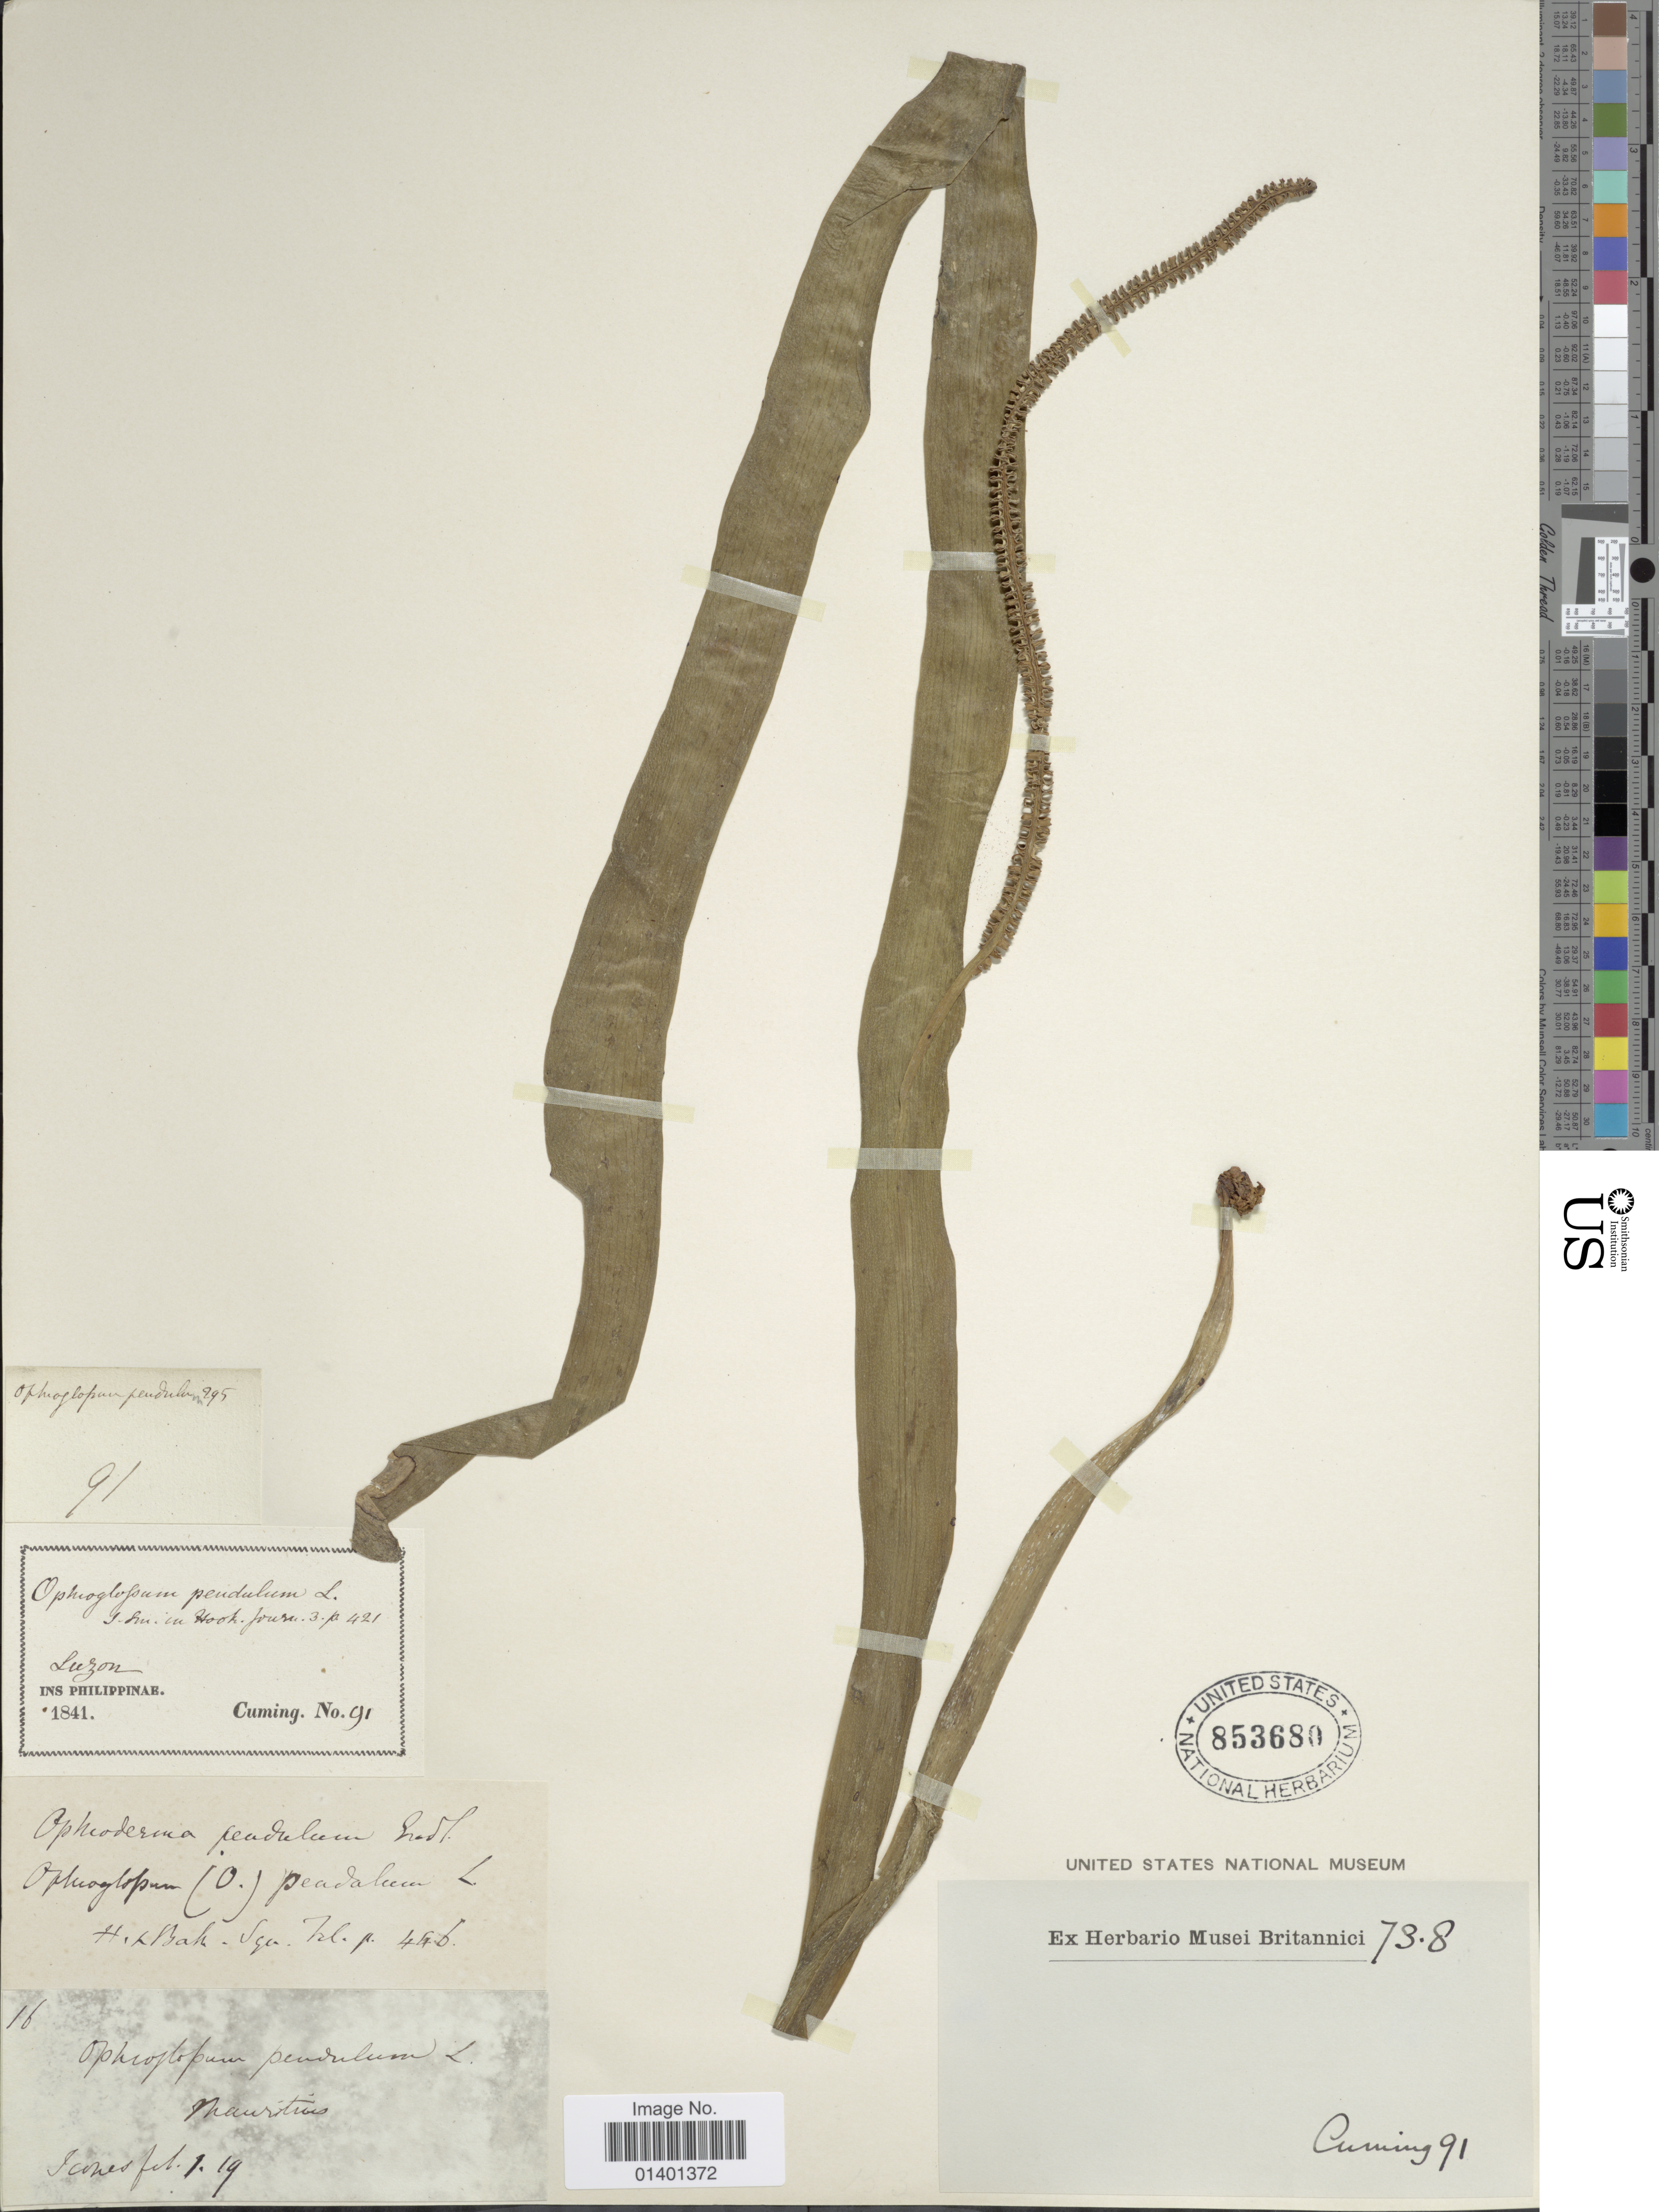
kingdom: Plantae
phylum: Tracheophyta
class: Polypodiopsida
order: Ophioglossales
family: Ophioglossaceae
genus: Ophioglossum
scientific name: Ophioglossum pendulum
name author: L.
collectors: -. Cuming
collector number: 91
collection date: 1841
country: Philippines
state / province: Central Luzon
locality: Luzon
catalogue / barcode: US 853680